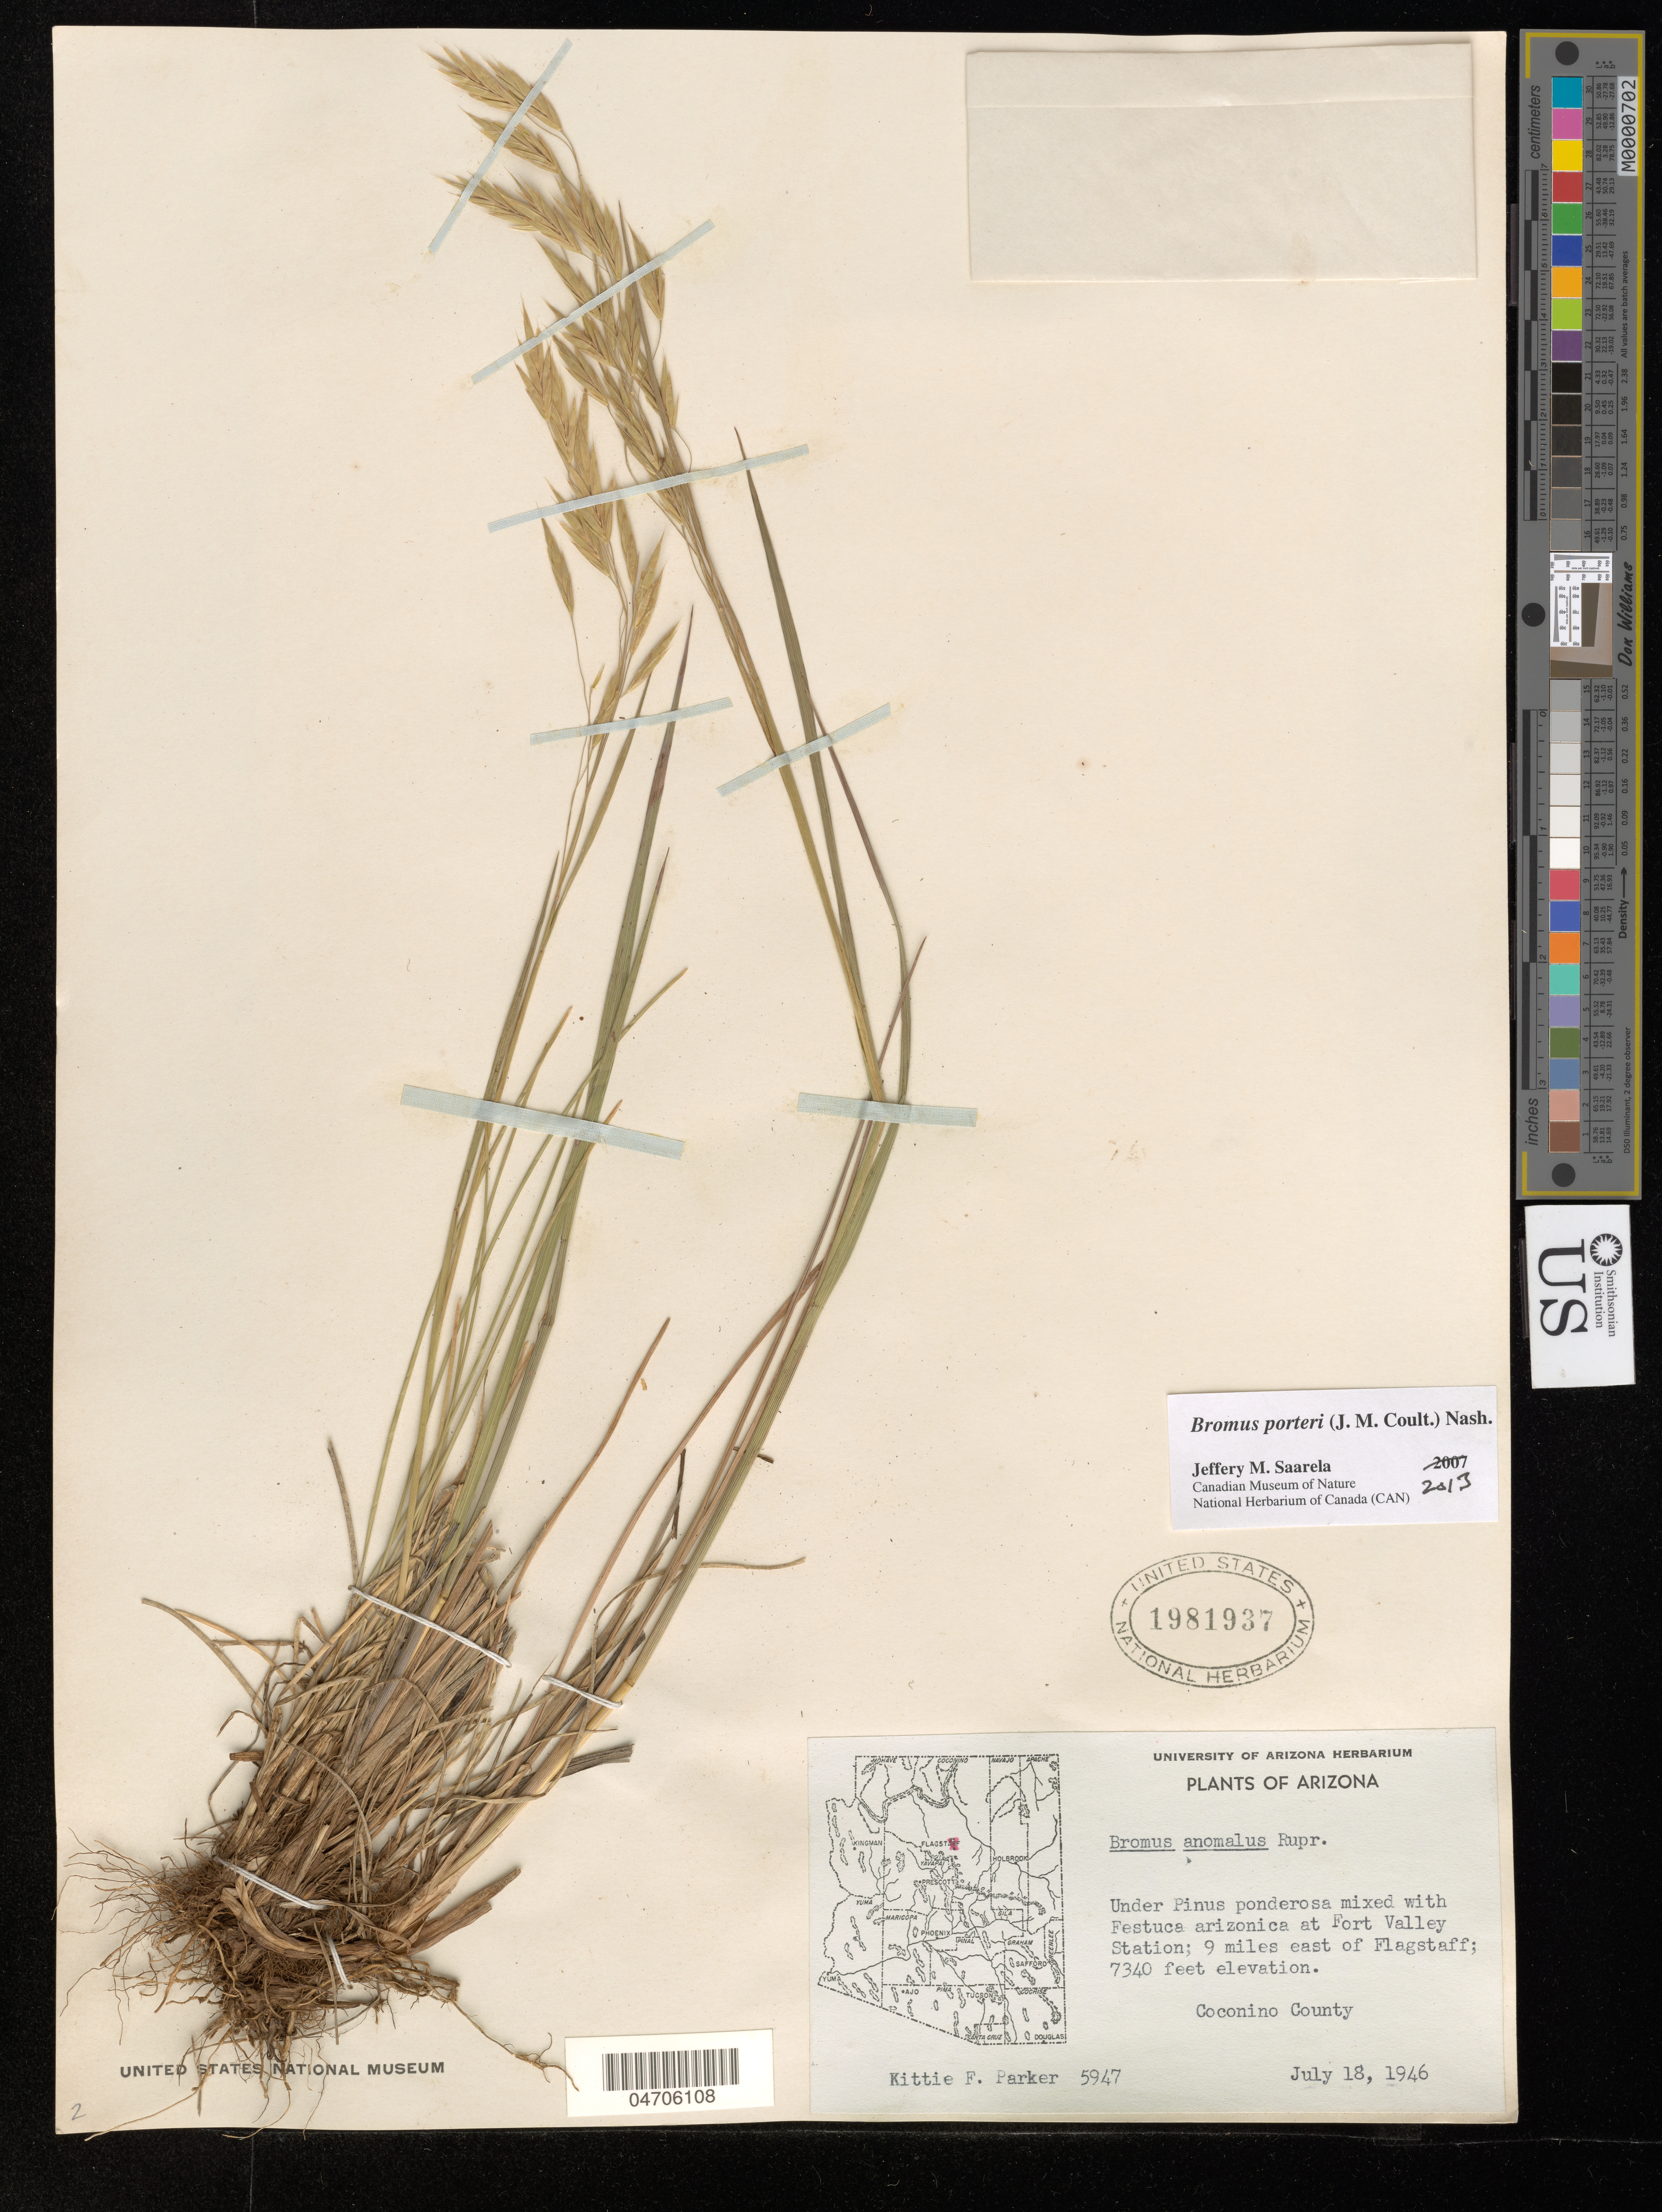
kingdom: Plantae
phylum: Tracheophyta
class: Liliopsida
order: Poales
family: Poaceae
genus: Bromus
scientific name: Bromus porteri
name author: (J.M. Coult.) Nash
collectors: K. F. Parker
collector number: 5947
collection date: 1946-07-18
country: United States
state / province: Arizona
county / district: Coconino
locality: Festuca arizonica at Fort Valley Station; 9 miles east of Flagstaff. Coconino County.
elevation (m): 2237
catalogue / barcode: US 1981937